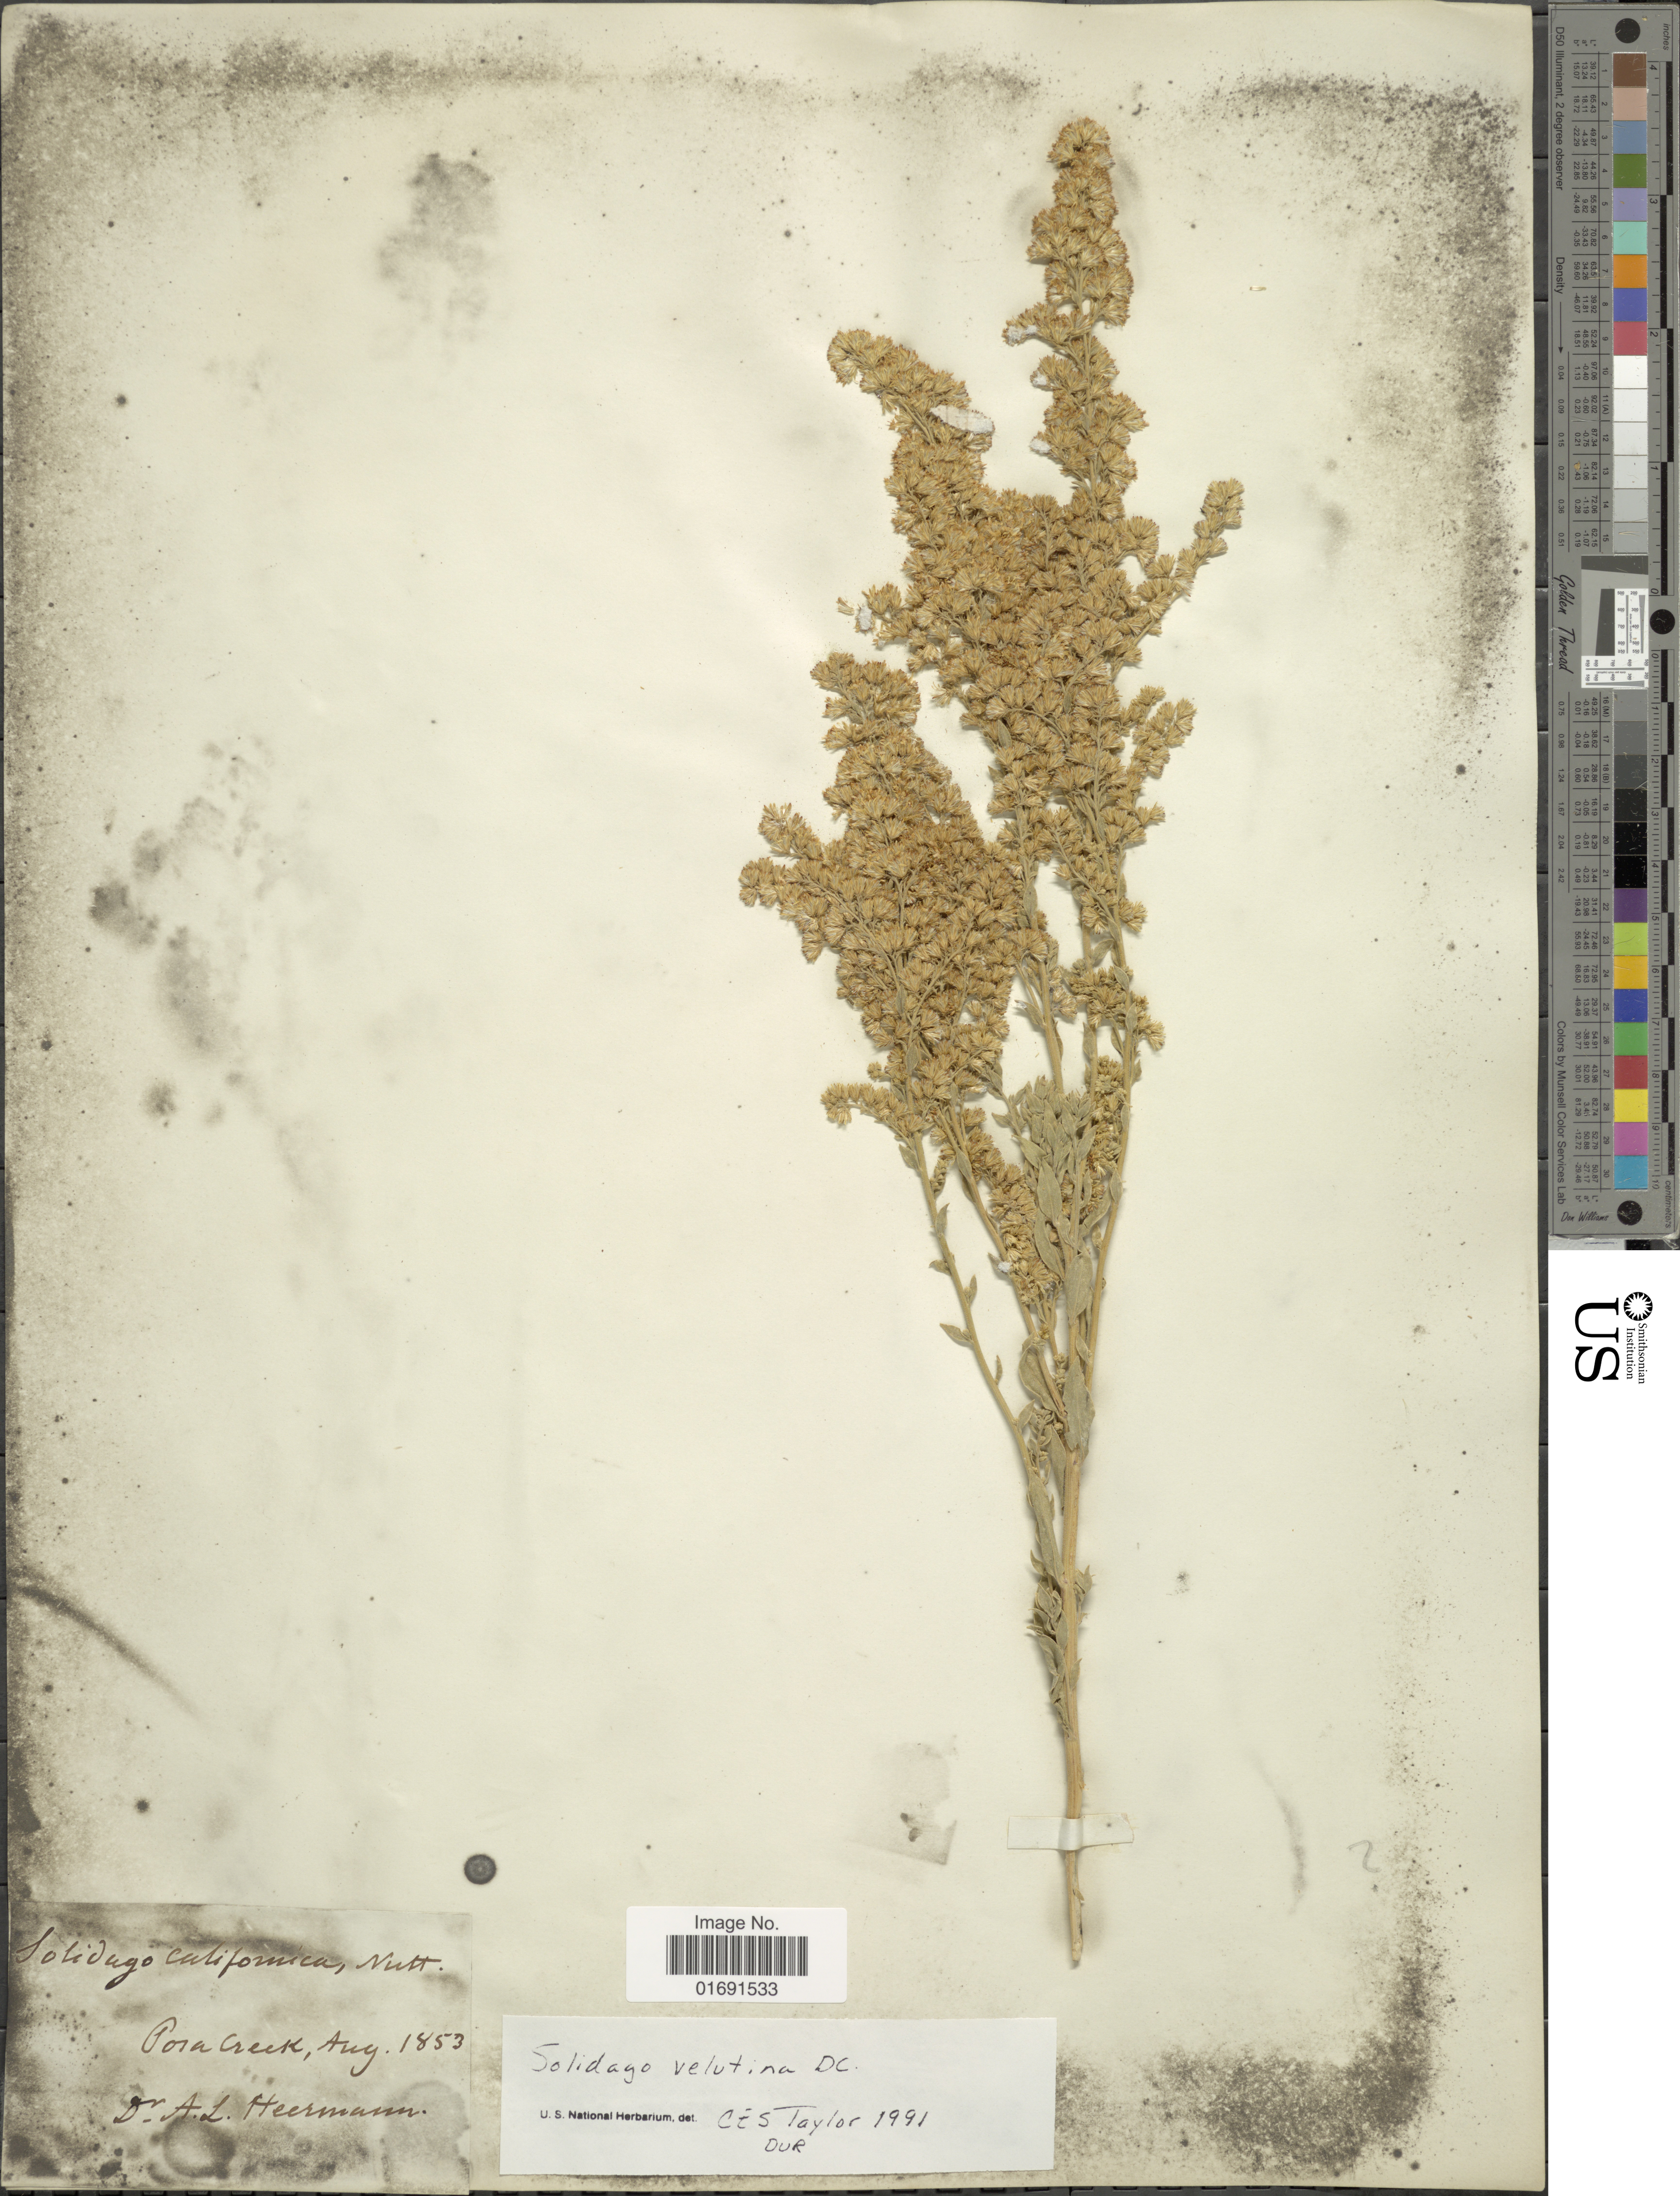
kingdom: Plantae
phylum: Tracheophyta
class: Magnoliopsida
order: Asterales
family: Asteraceae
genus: Solidago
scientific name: Solidago velutina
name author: DC.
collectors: A. Heermann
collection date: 1853-08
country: United States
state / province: California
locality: Poso Creek